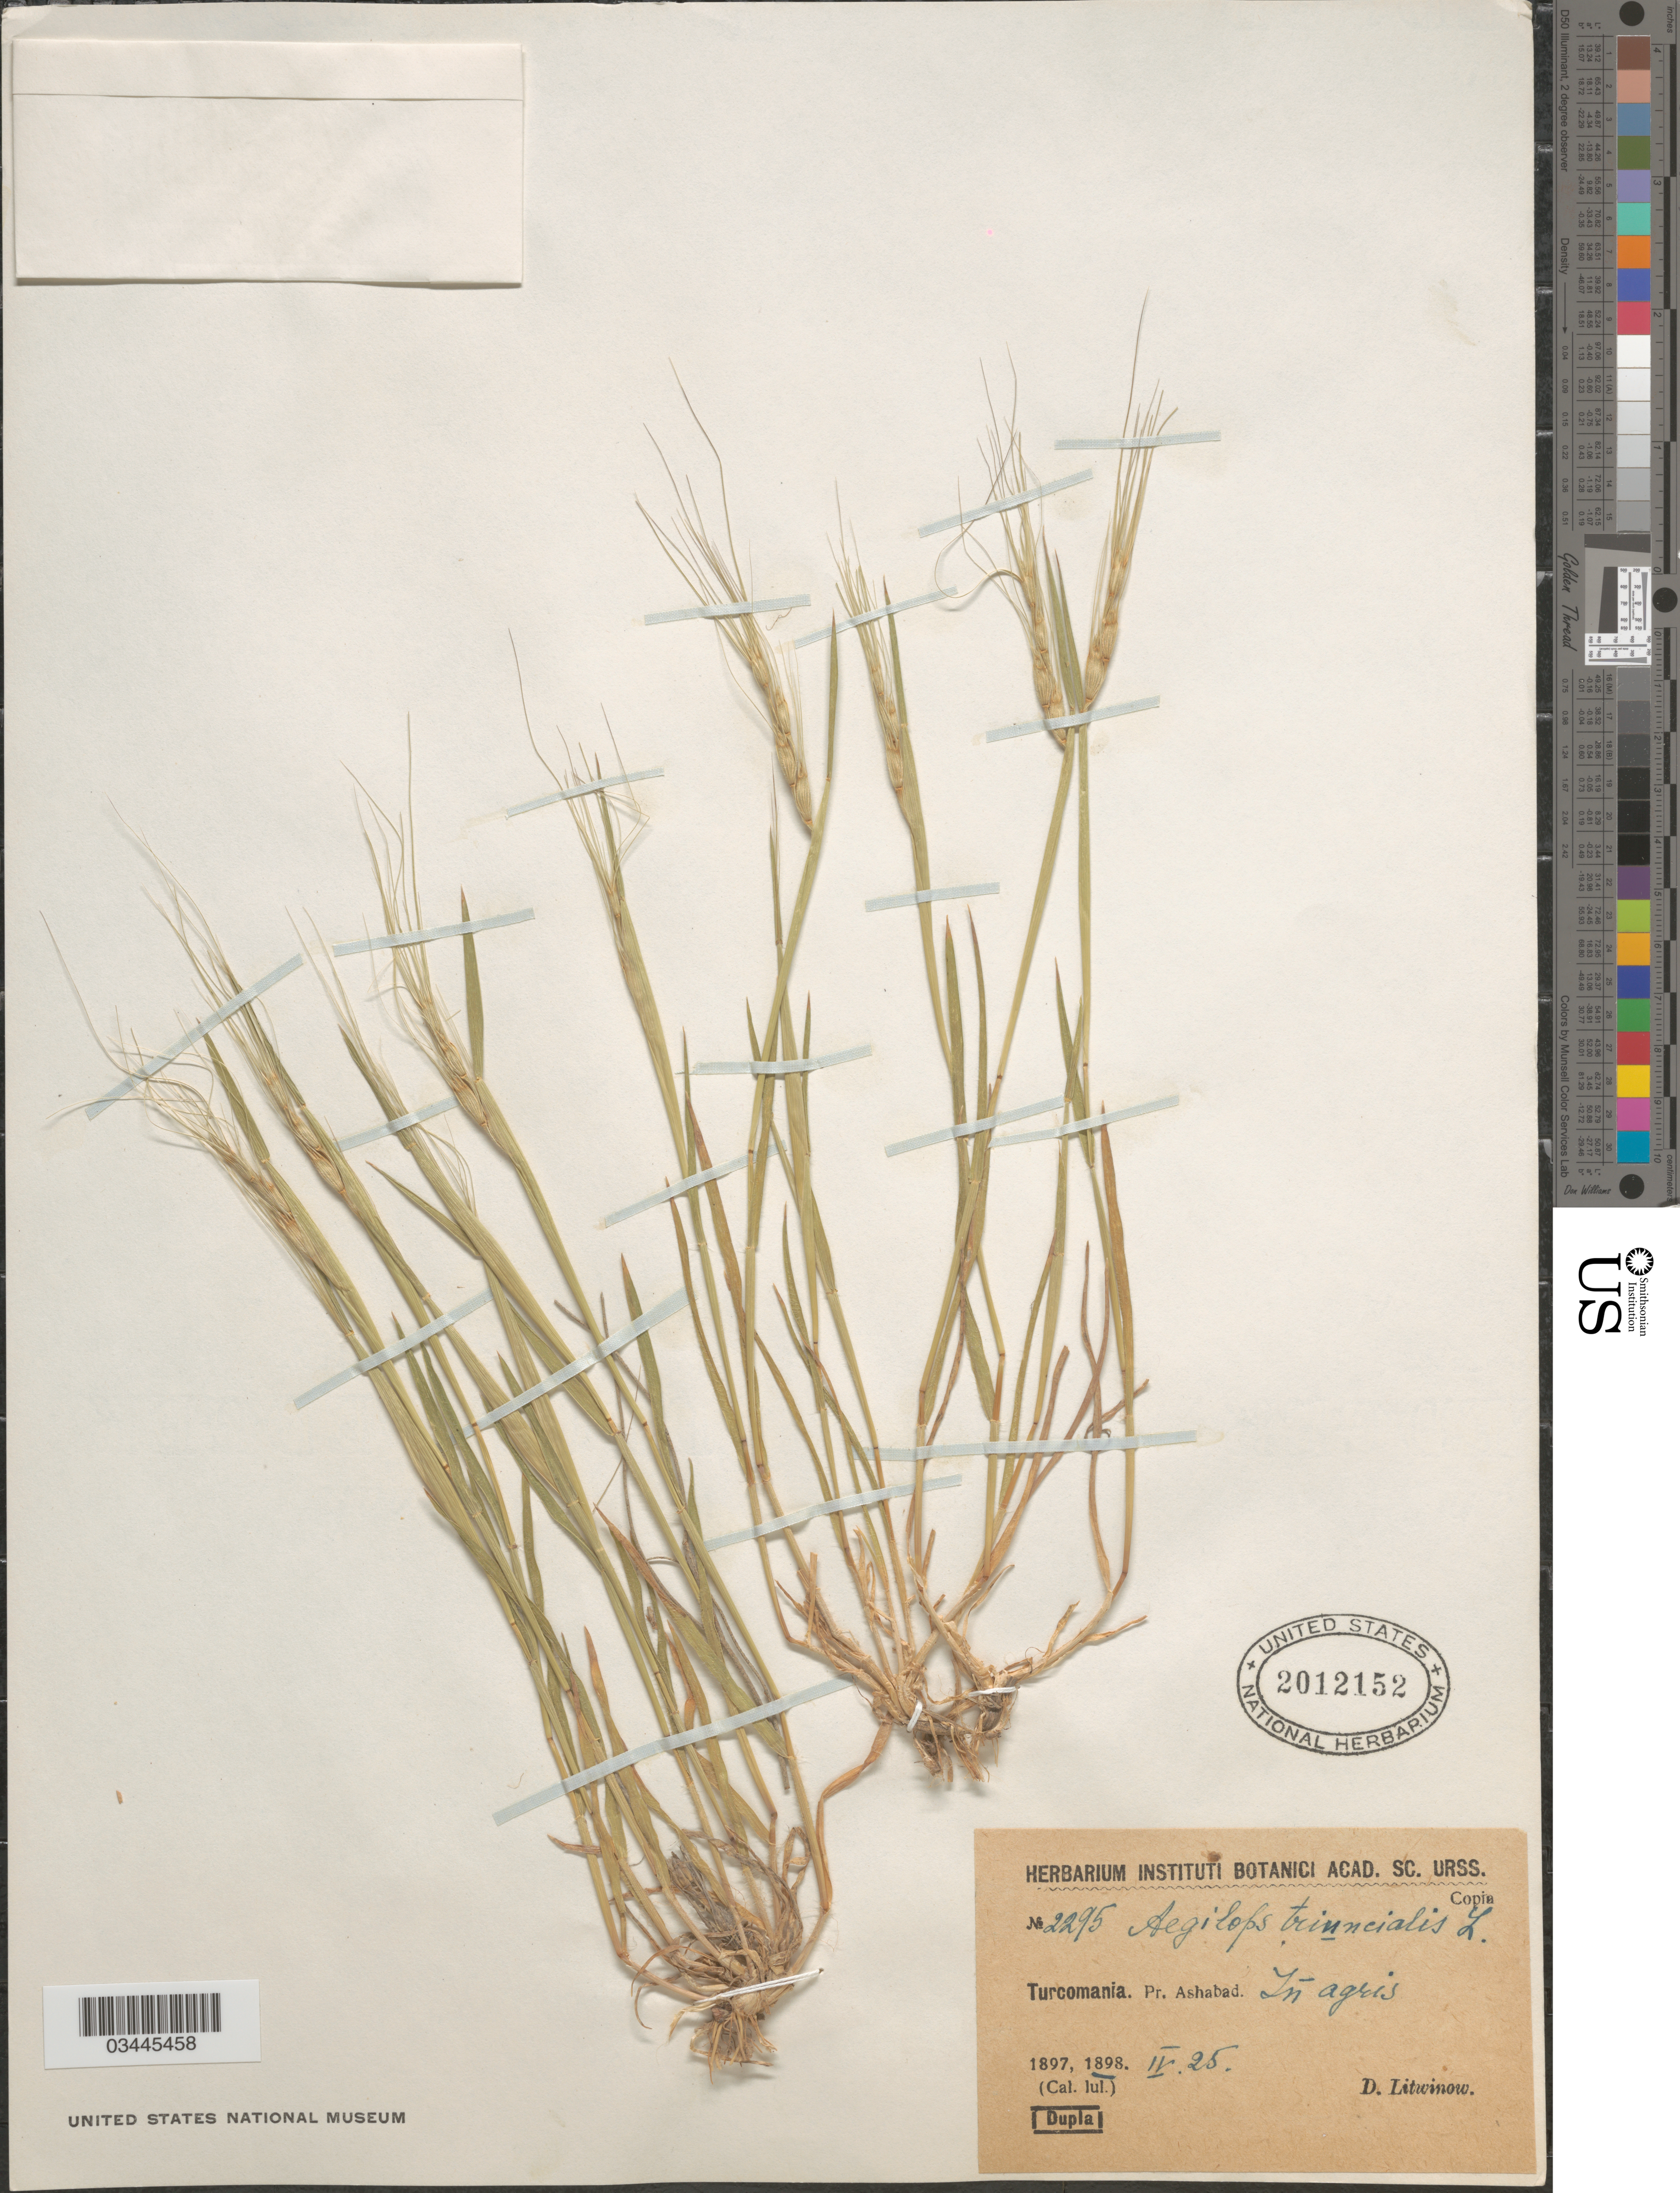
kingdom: Plantae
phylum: Tracheophyta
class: Liliopsida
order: Poales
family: Poaceae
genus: Aegilops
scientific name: Aegilops triuncialis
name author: L.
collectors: D. Litwinow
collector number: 2295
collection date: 1898-04-25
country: Turkmenistan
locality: Turcomania. Pr. Ashabad. In agris.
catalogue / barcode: US 2012152